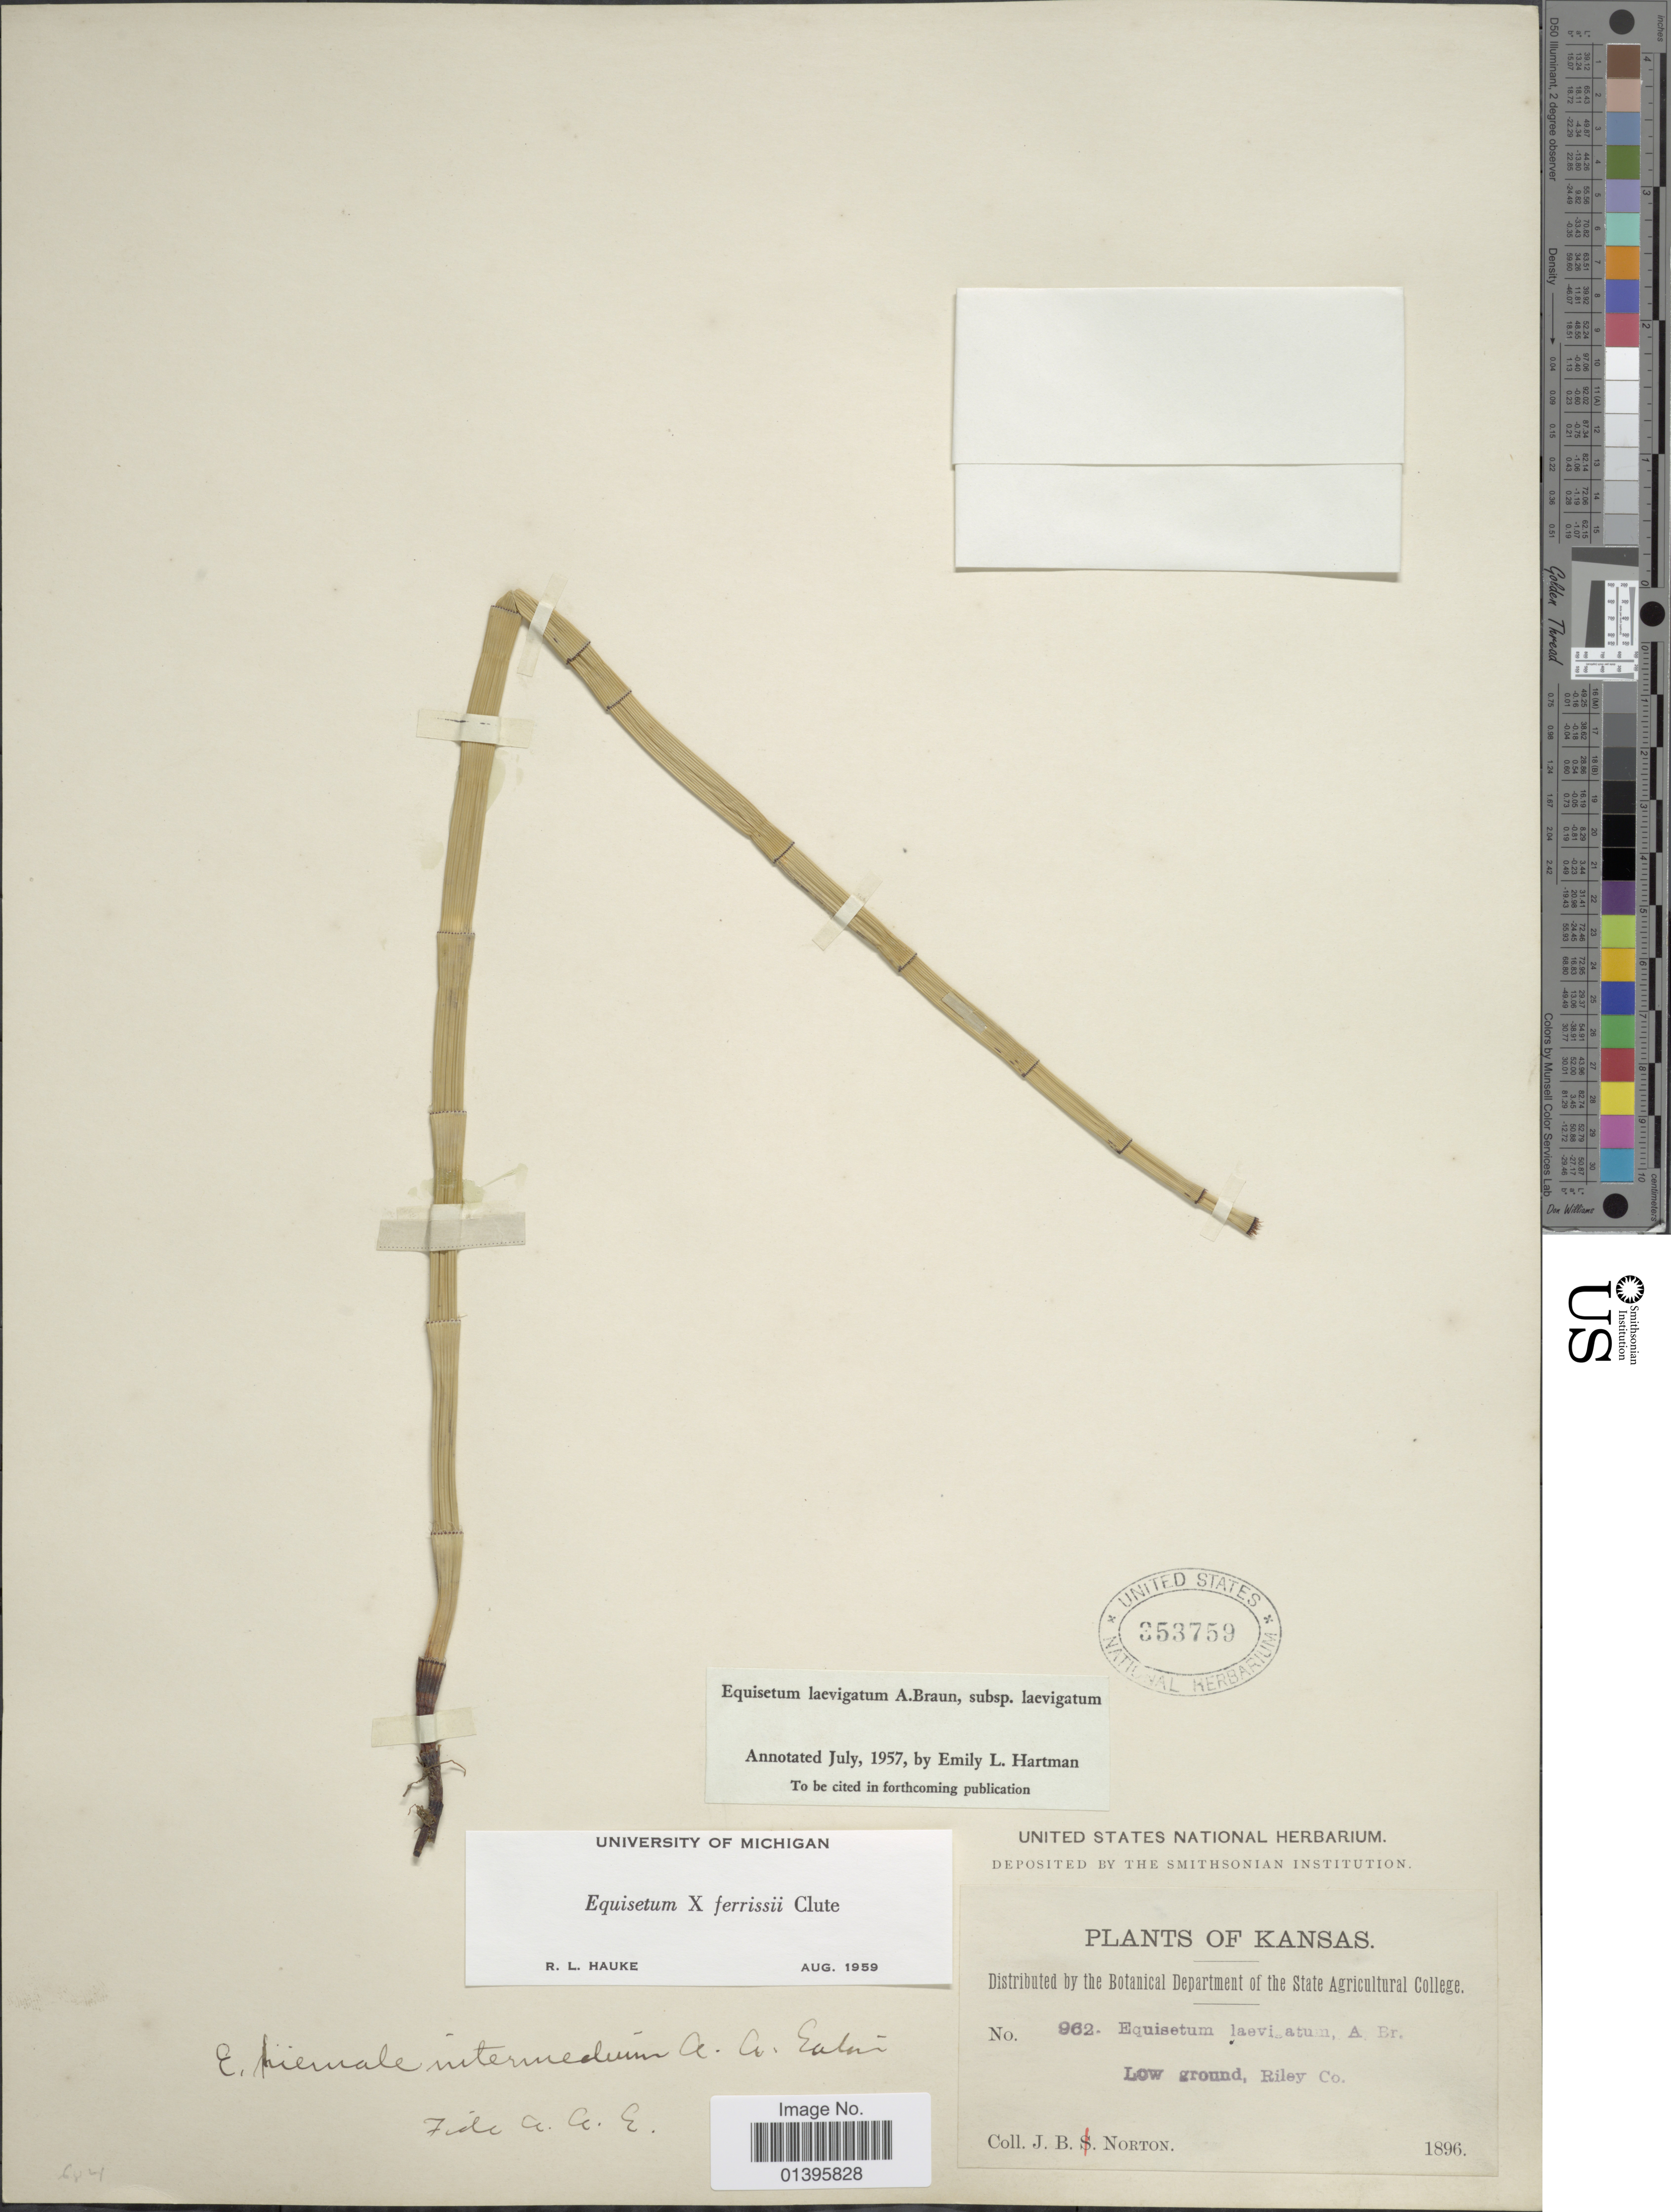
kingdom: Plantae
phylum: Tracheophyta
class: Polypodiopsida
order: Equisetales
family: Equisetaceae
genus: Equisetum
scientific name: Equisetum x ferrissii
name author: Clute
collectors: J. B. Norton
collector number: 962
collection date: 1896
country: United States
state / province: Kansas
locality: Low ground, Riley Co.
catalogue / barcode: US 353759